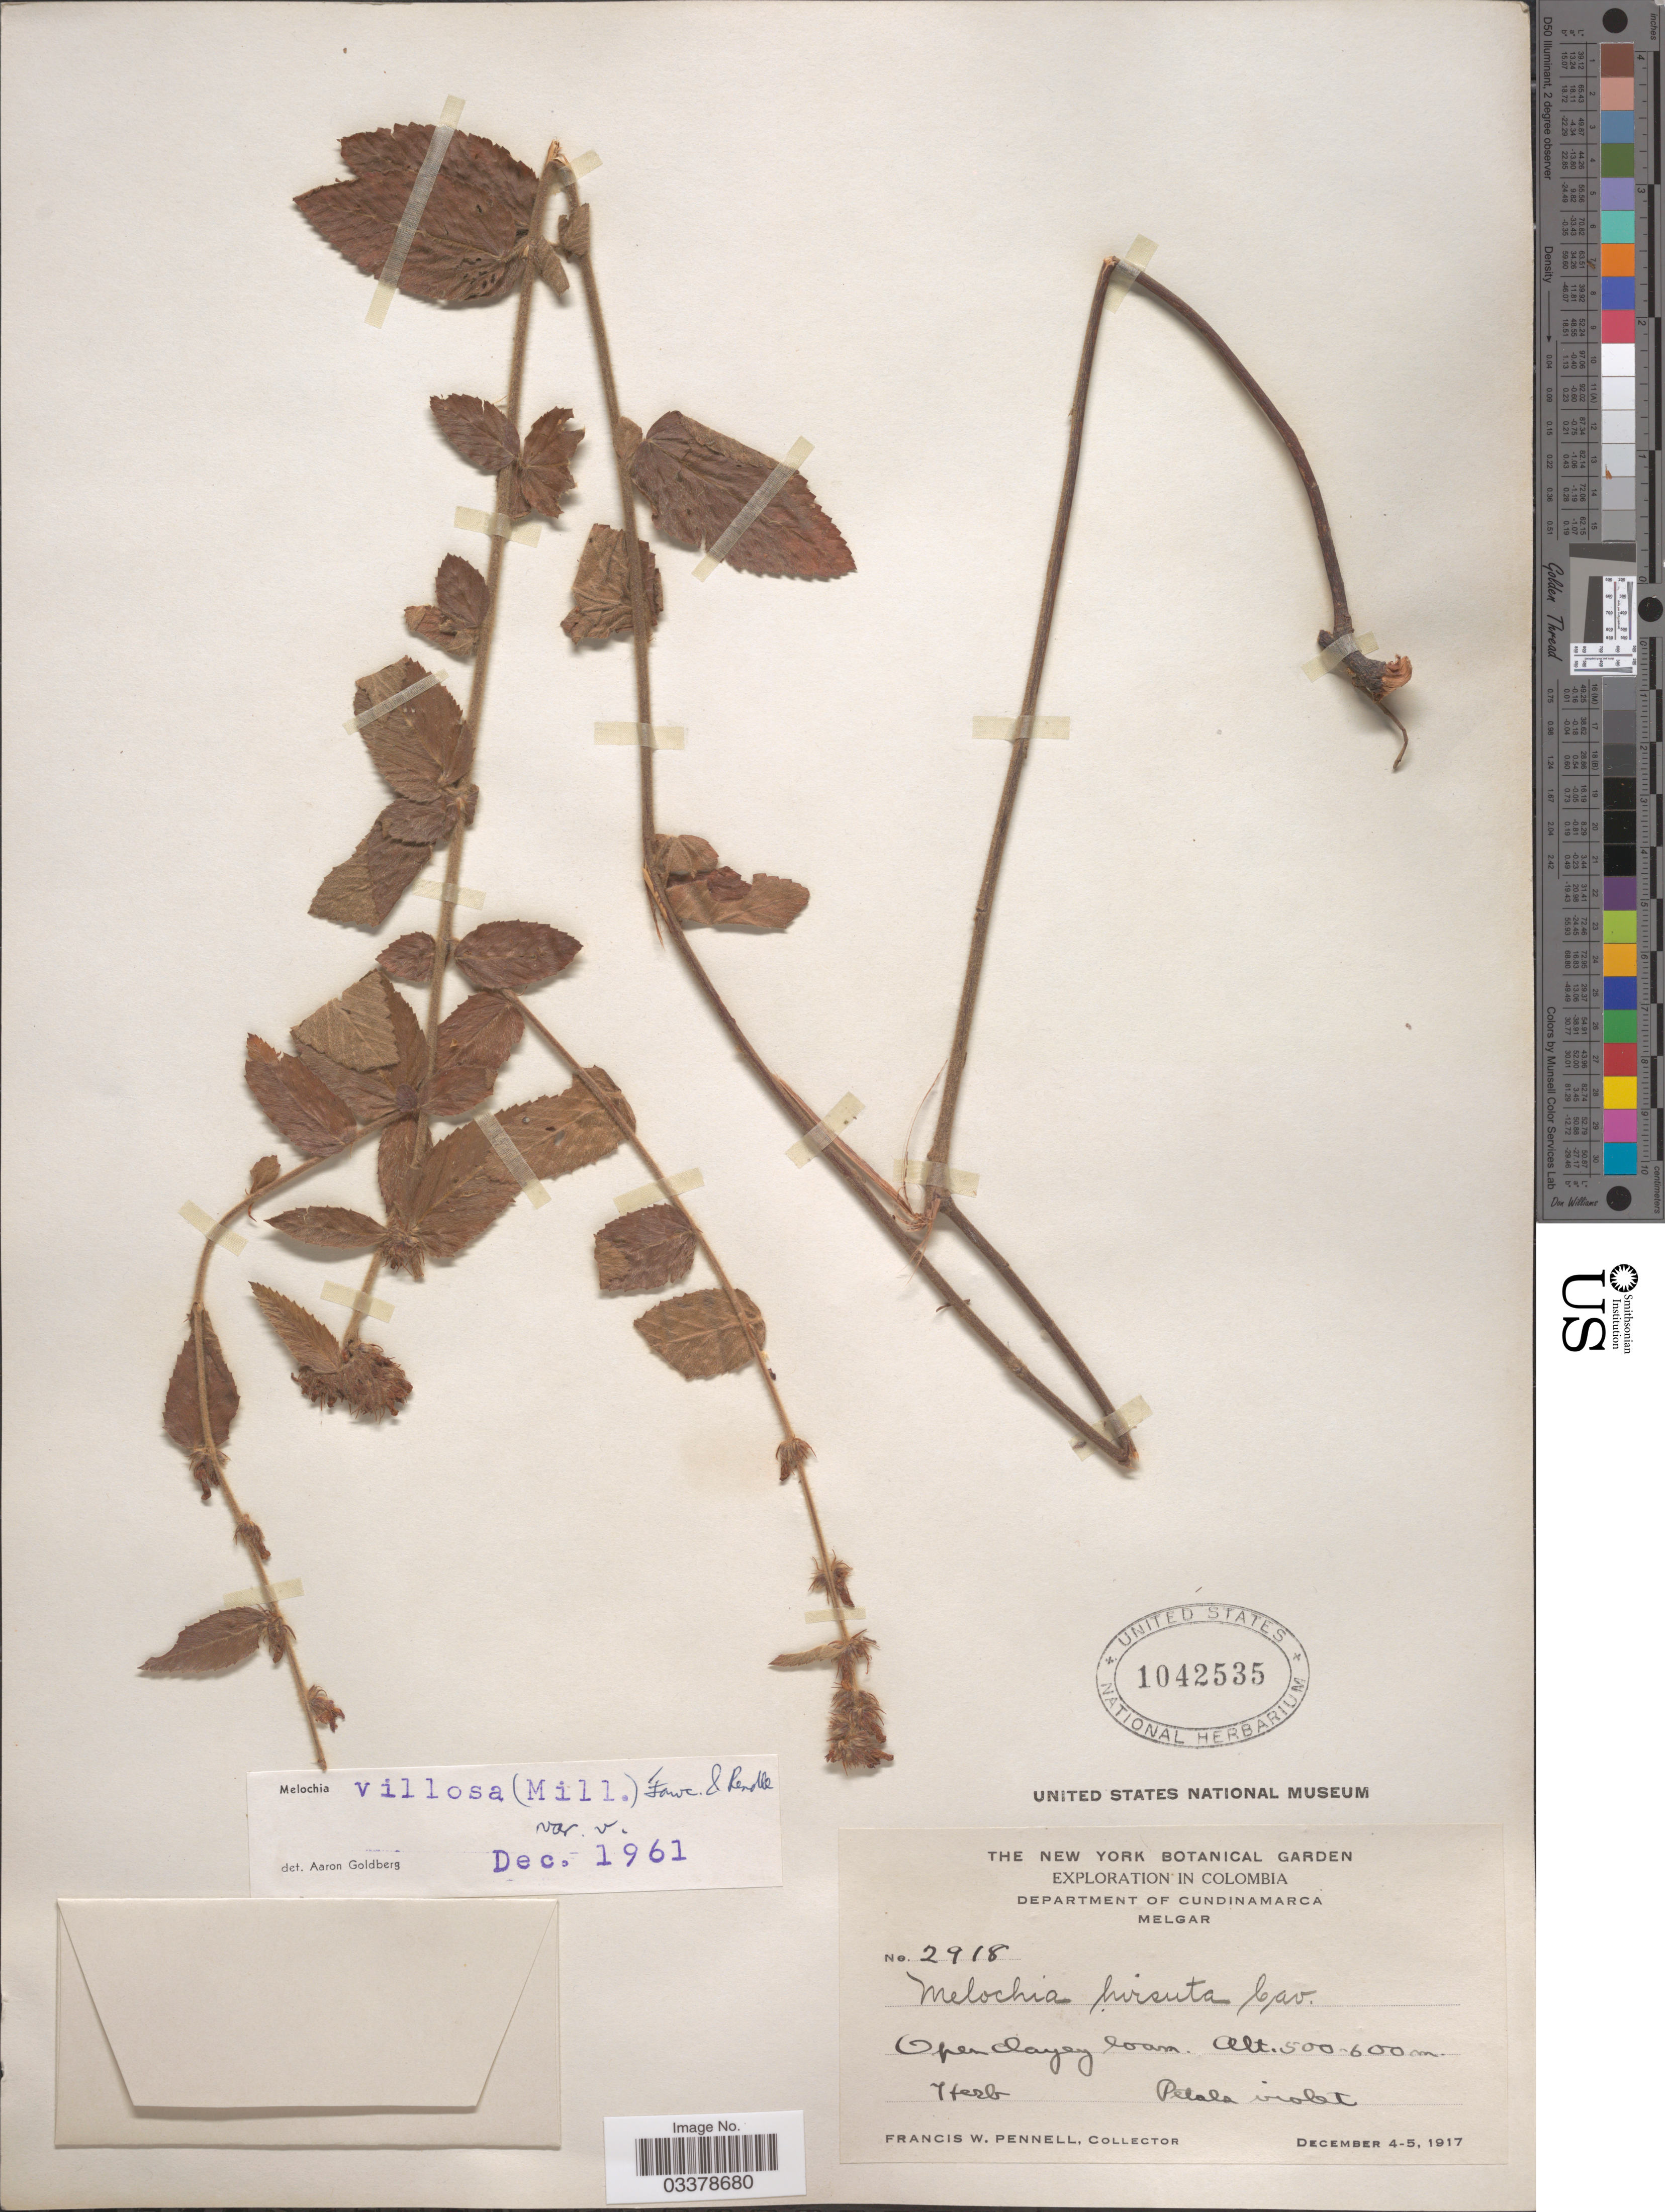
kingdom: Plantae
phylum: Tracheophyta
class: Magnoliopsida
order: Malvales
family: Malvaceae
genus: Melochia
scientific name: Melochia spicata var. spicata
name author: (L.) Fryxell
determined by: Dorr, L. J., (BOT), Smithsonian Institution - National Museum of Natural History (UNITED STATES)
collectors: F. W. Pennell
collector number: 2918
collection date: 1917-12-04/1917-12-05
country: Colombia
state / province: Cundinamarca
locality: Department of Cundinamarca. Melgar.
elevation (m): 500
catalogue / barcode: US 1042535